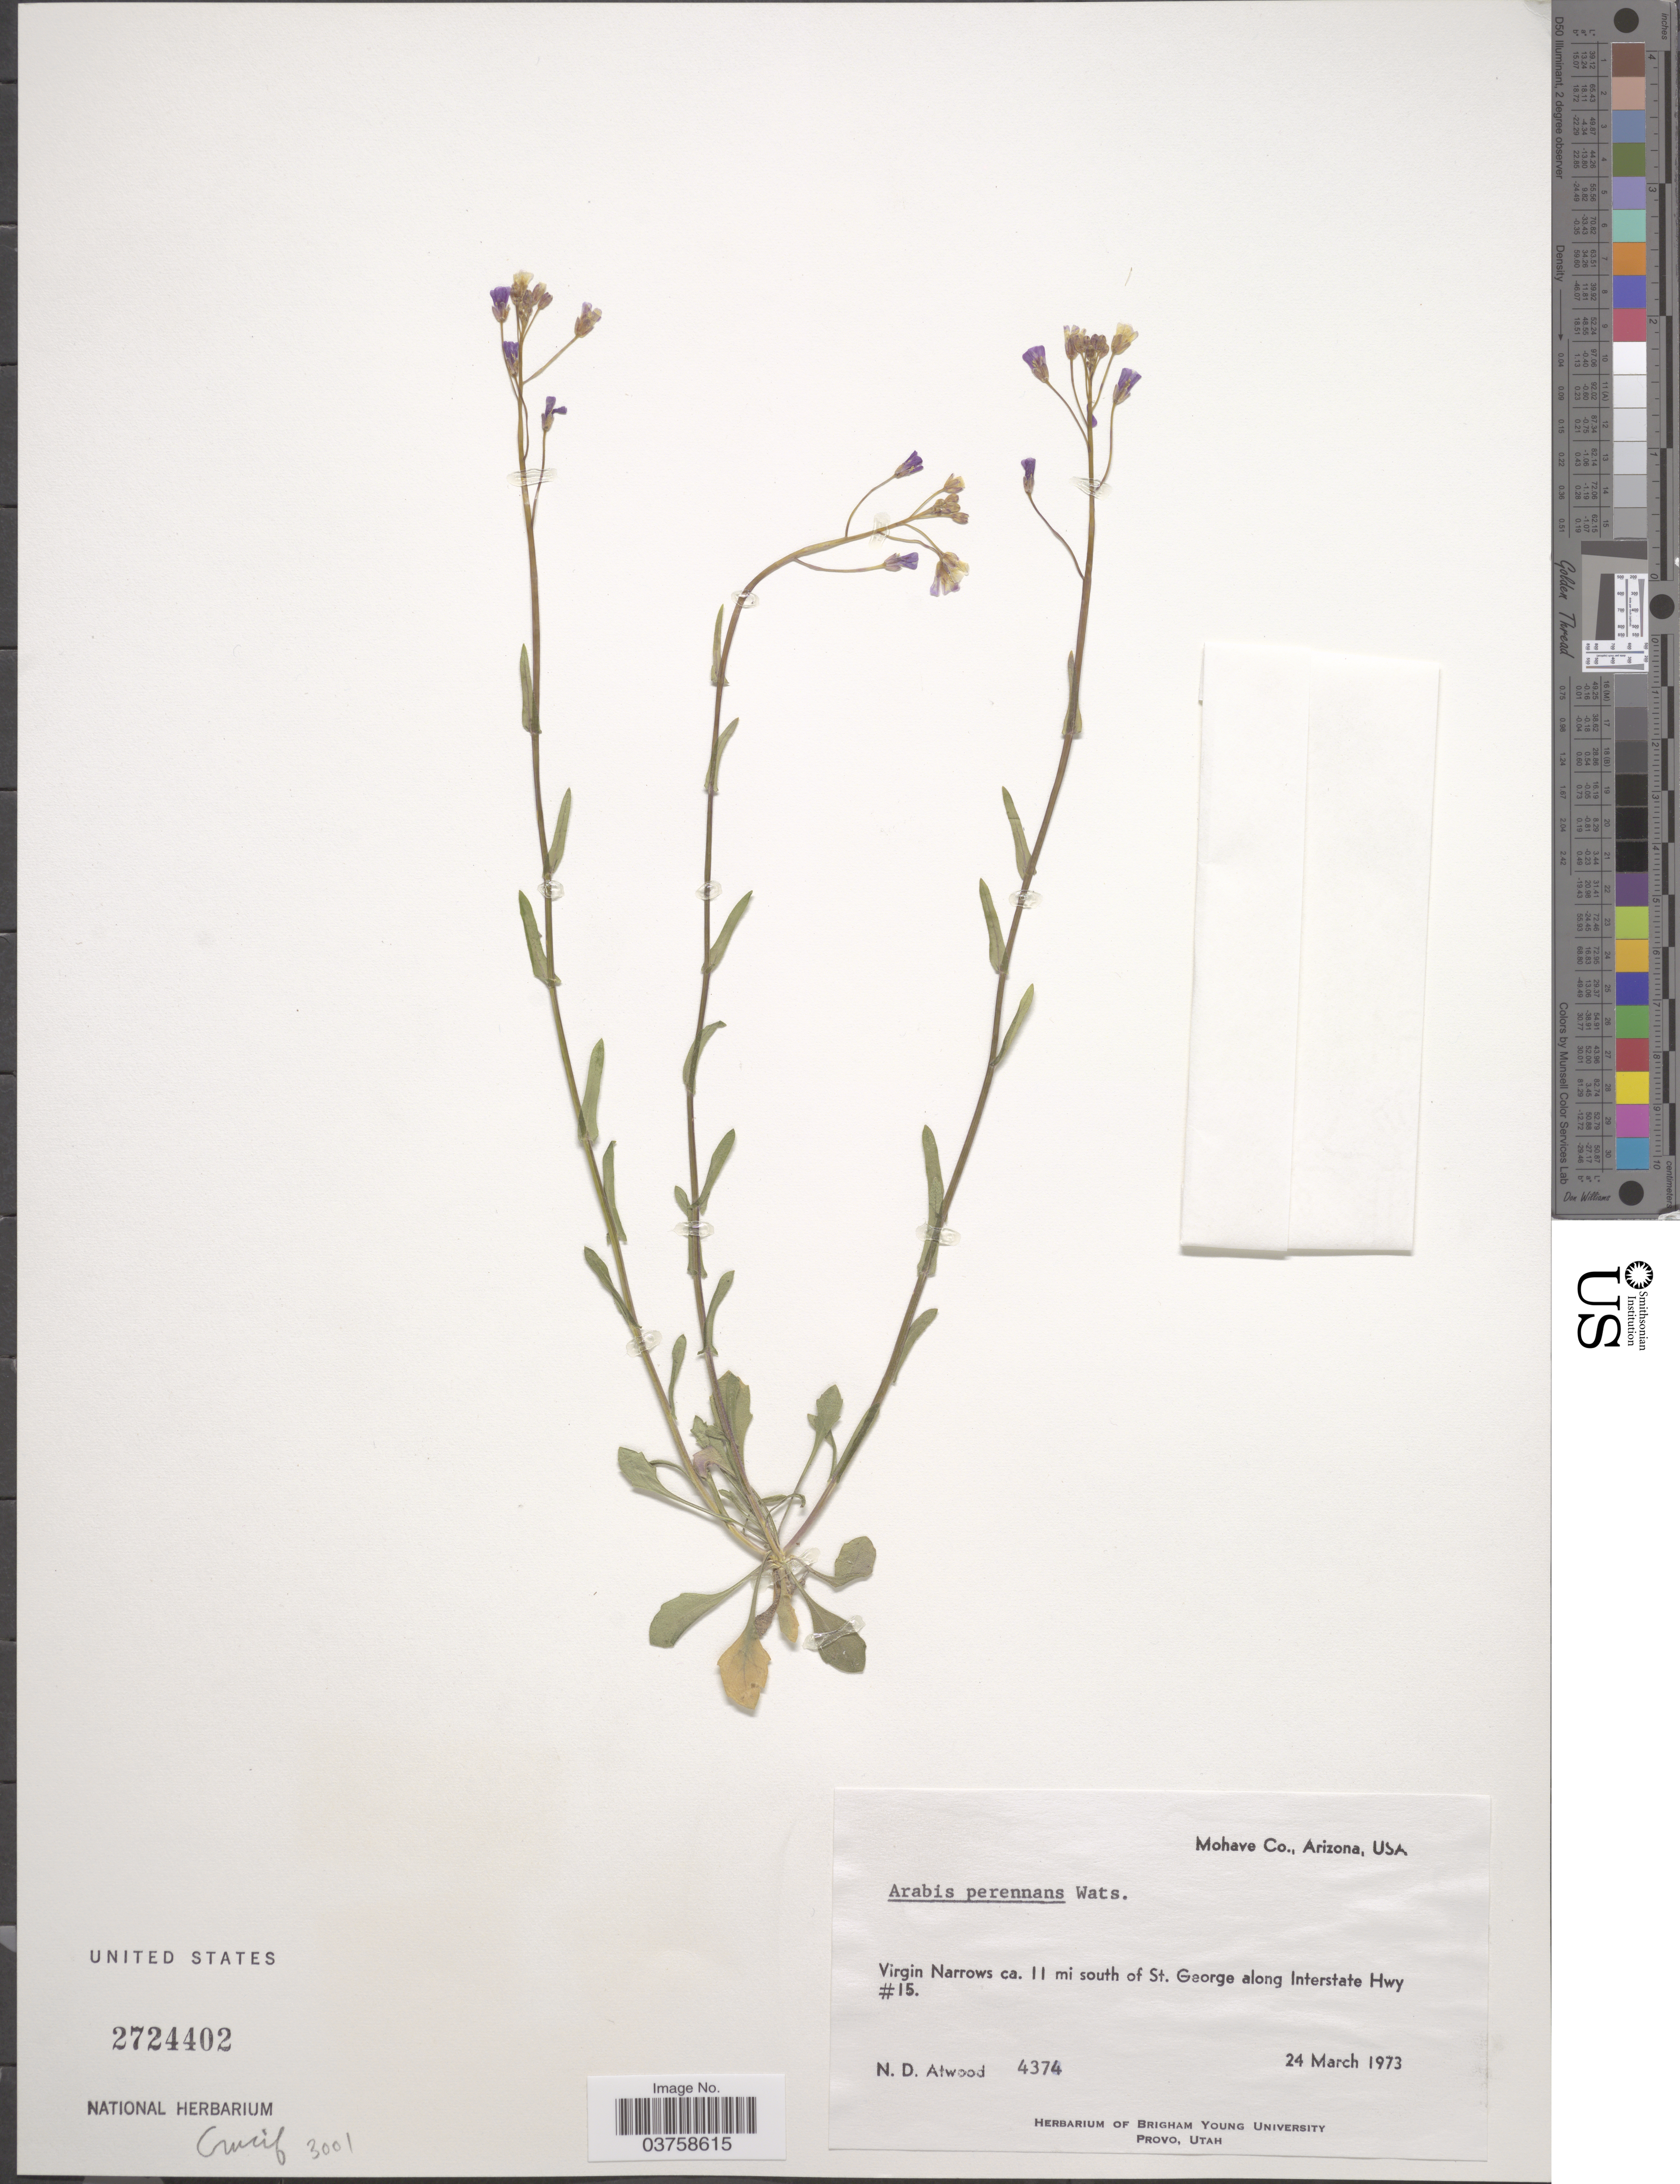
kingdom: Plantae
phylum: Tracheophyta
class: Magnoliopsida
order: Brassicales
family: Brassicaceae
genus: Arabis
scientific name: Arabis perennans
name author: S. Watson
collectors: N. Atwood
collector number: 4374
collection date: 1937-03-24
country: United States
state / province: Arizona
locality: Mohave Co. Virgin Narrows ca. 11 mi south of St. George along Interstate Hwy #15.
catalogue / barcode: US 2724402